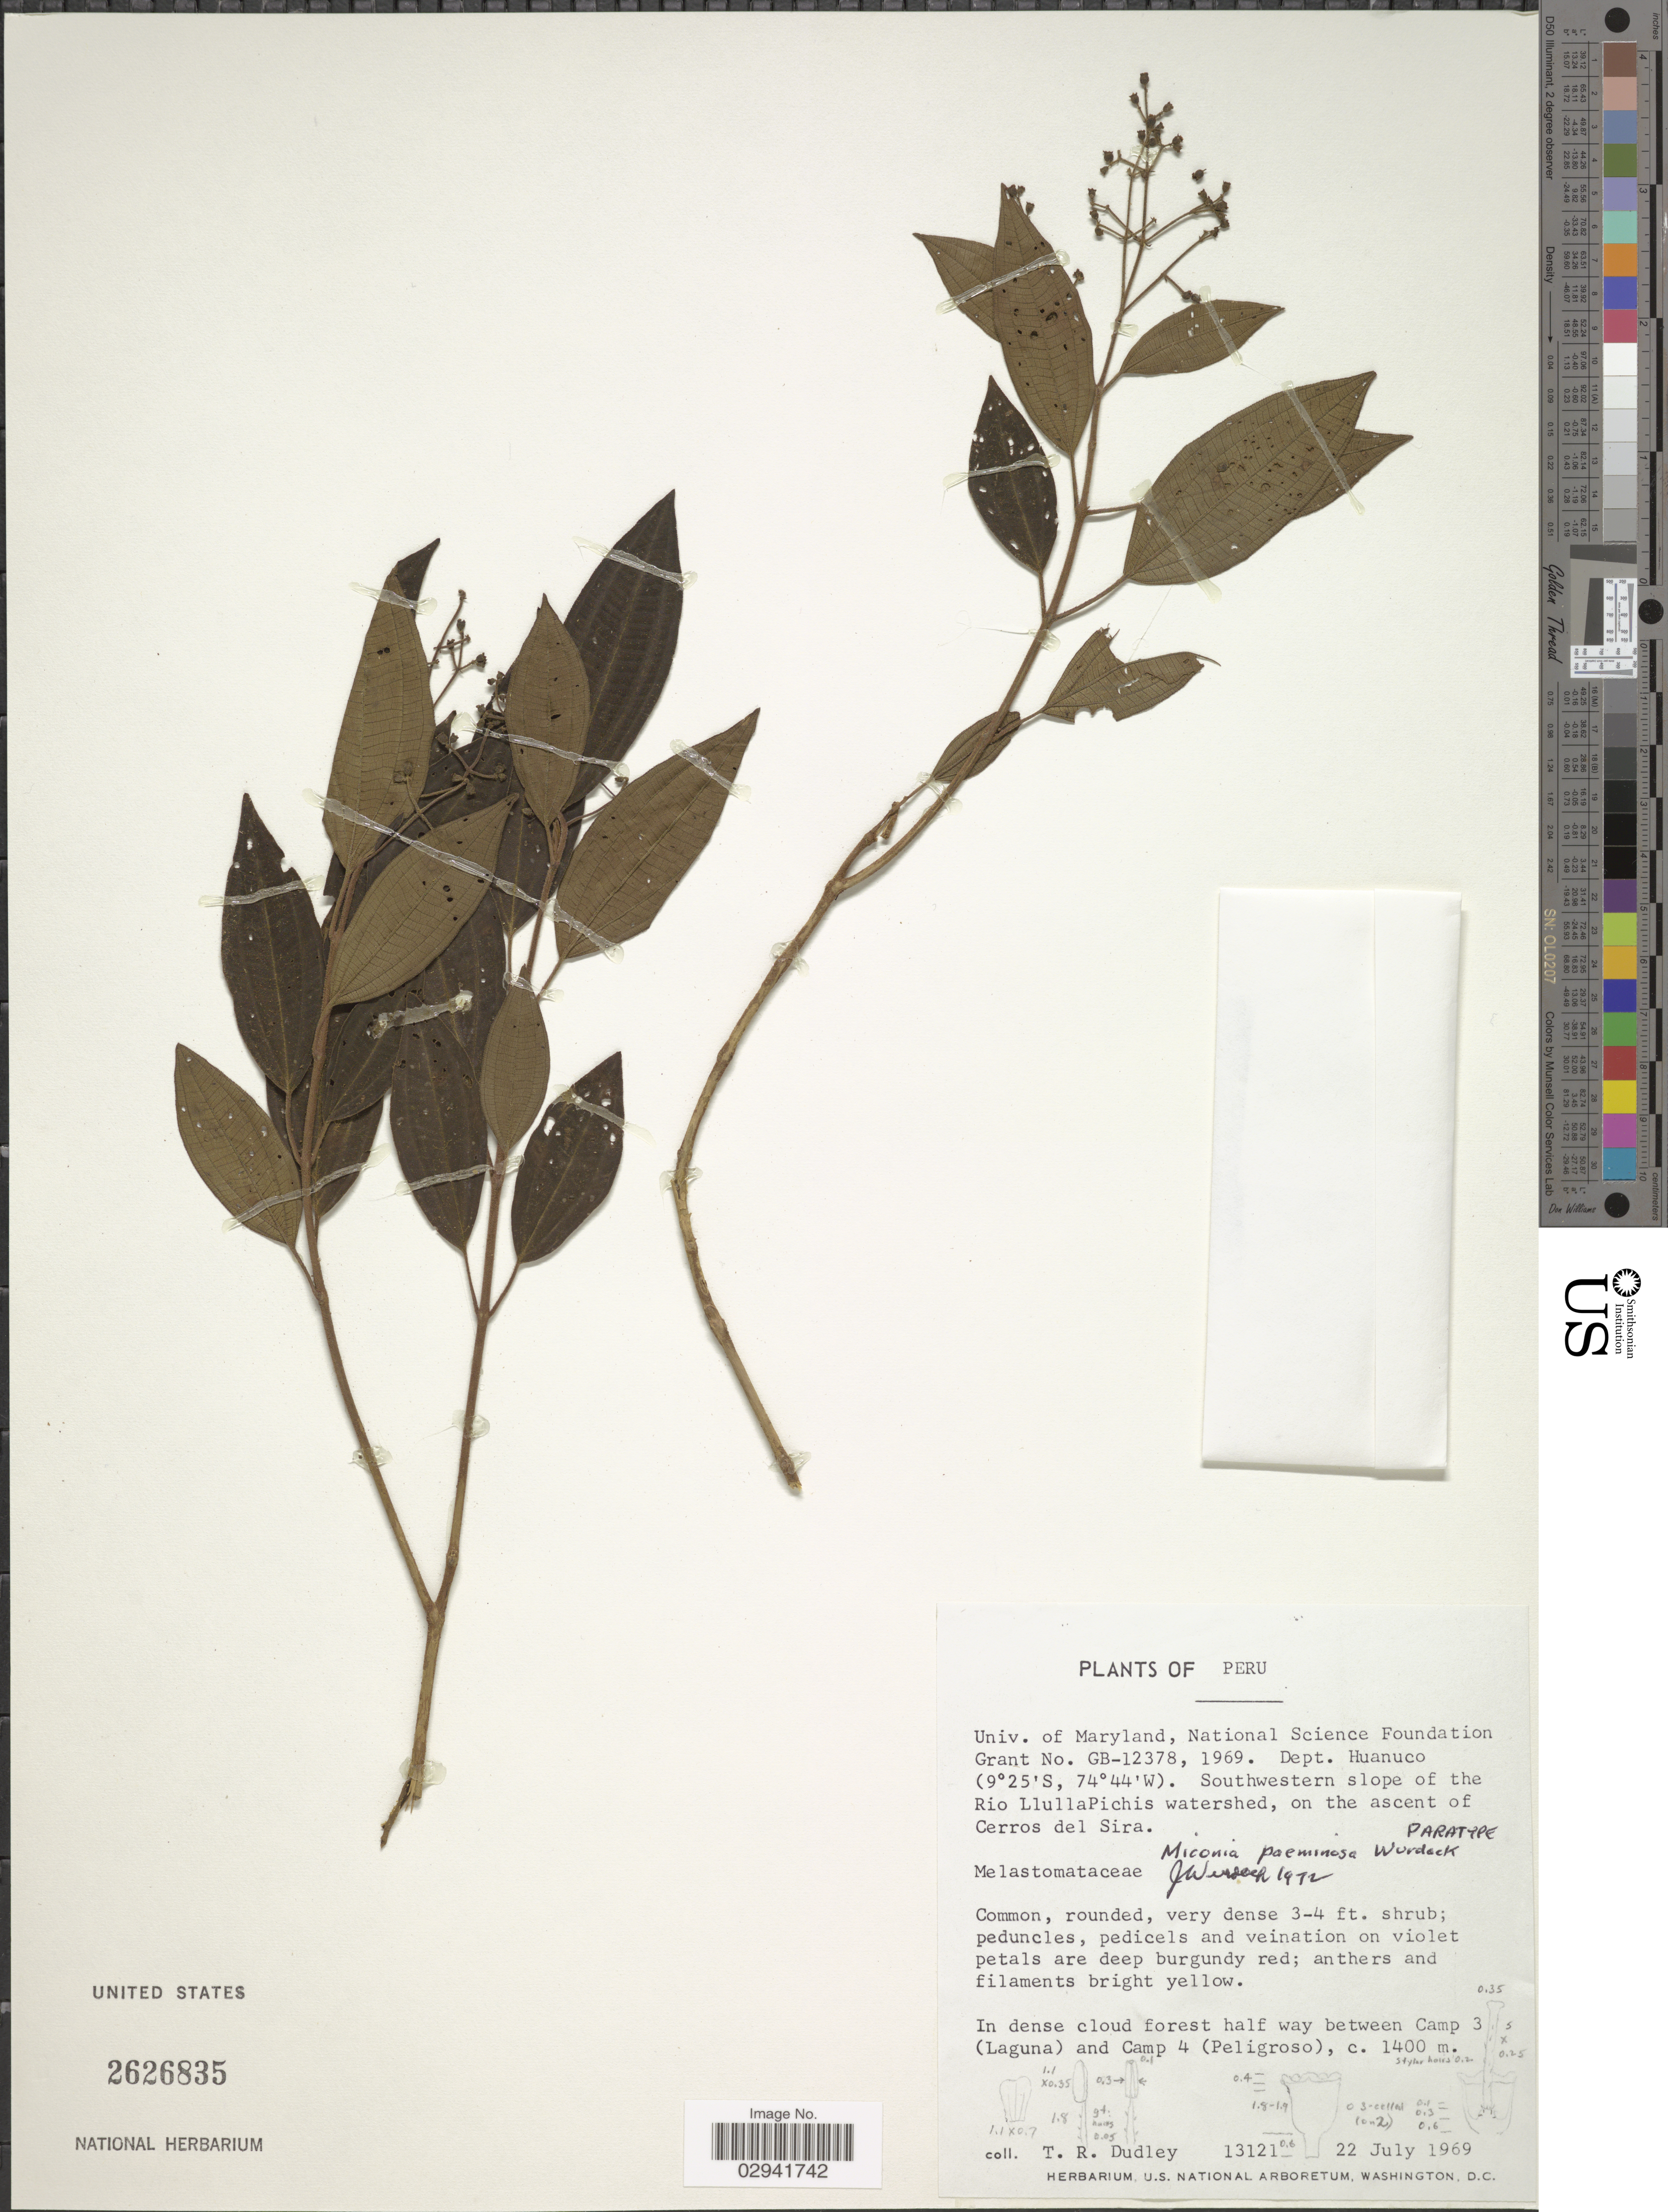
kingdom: Plantae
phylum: Tracheophyta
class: Magnoliopsida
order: Myrtales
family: Melastomataceae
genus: Miconia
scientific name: Miconia paeminosa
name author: Wurdack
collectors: T. R. Dudley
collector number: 13121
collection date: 1969-07-22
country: Peru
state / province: Huánuco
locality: Dept. Huanuco. Southwestern slope of the Rio LlullaPichis watershed, on the ascent of Cerros del Sira. In dense cloud forest half way between Camp 3 (Laguna) and Camp 4 (Peligroso).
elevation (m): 1400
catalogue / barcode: US 2626835